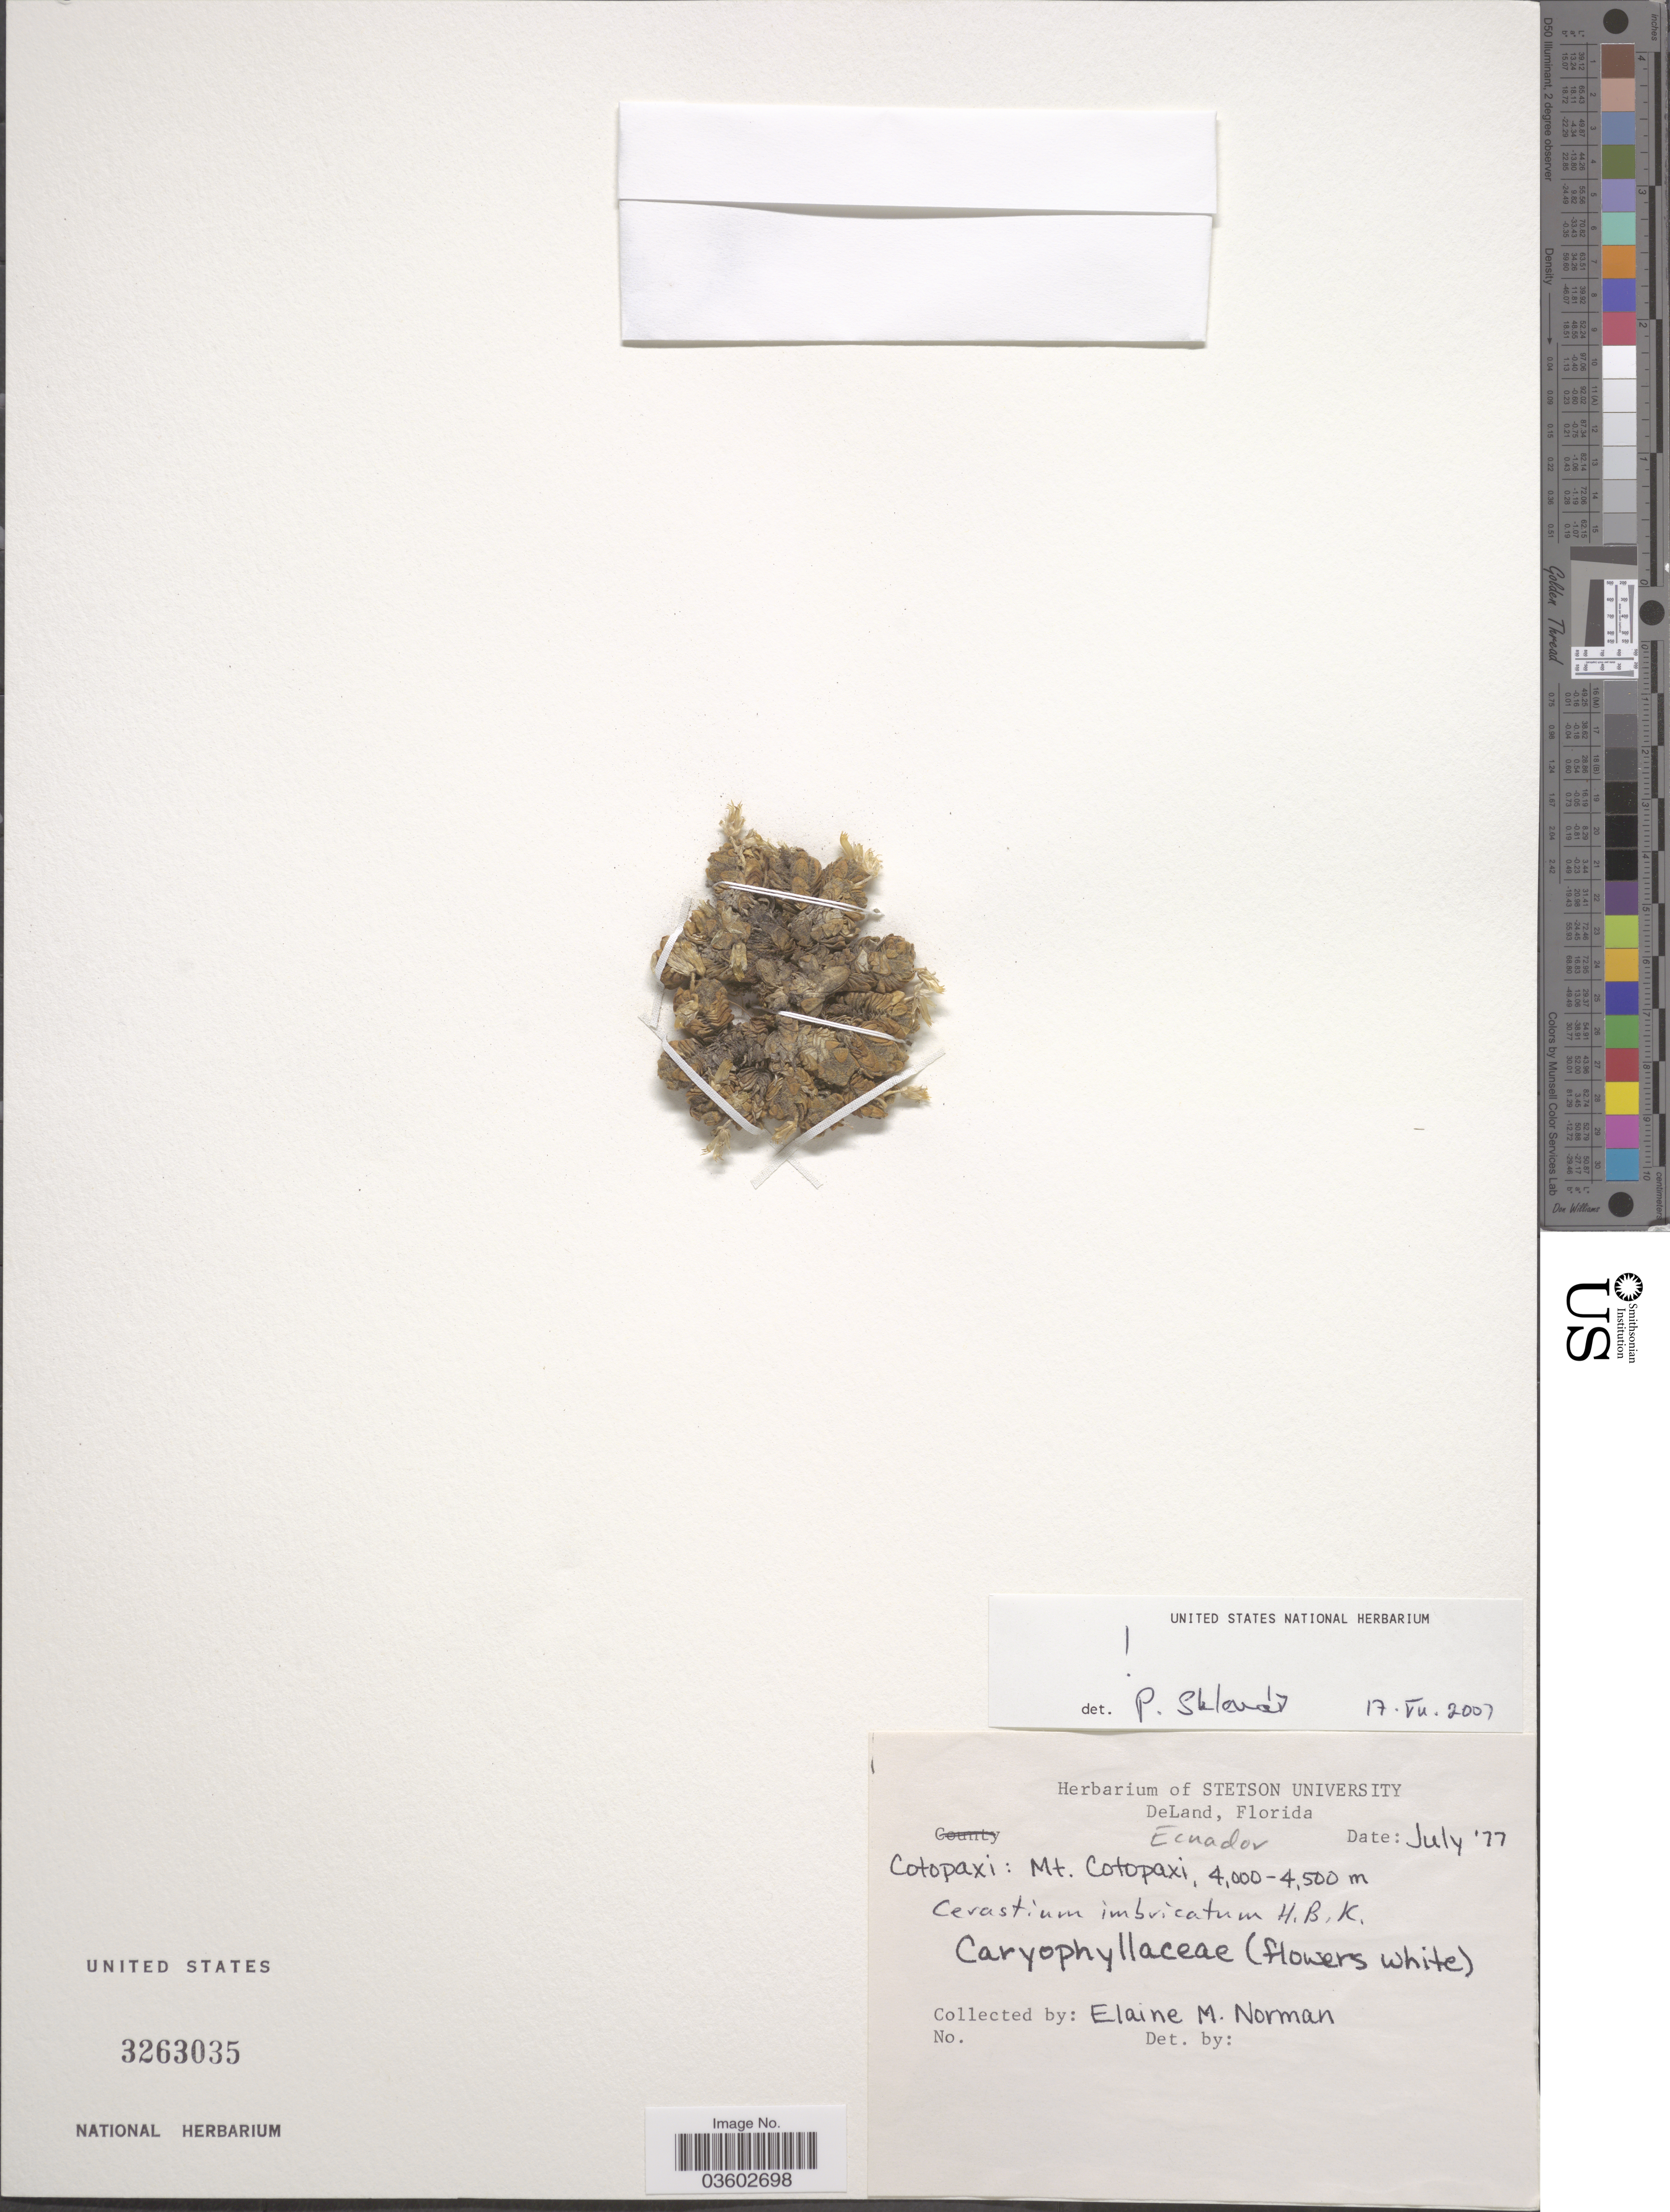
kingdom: Plantae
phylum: Tracheophyta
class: Magnoliopsida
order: Caryophyllales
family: Caryophyllaceae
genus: Cerastium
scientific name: Cerastium imbricatum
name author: Kunth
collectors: E. Norman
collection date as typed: Transcribed d/m/y: /7/77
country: Ecuador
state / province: Cotopaxi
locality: Mt. Cotopaxi.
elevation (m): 4000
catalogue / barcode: US 3263035